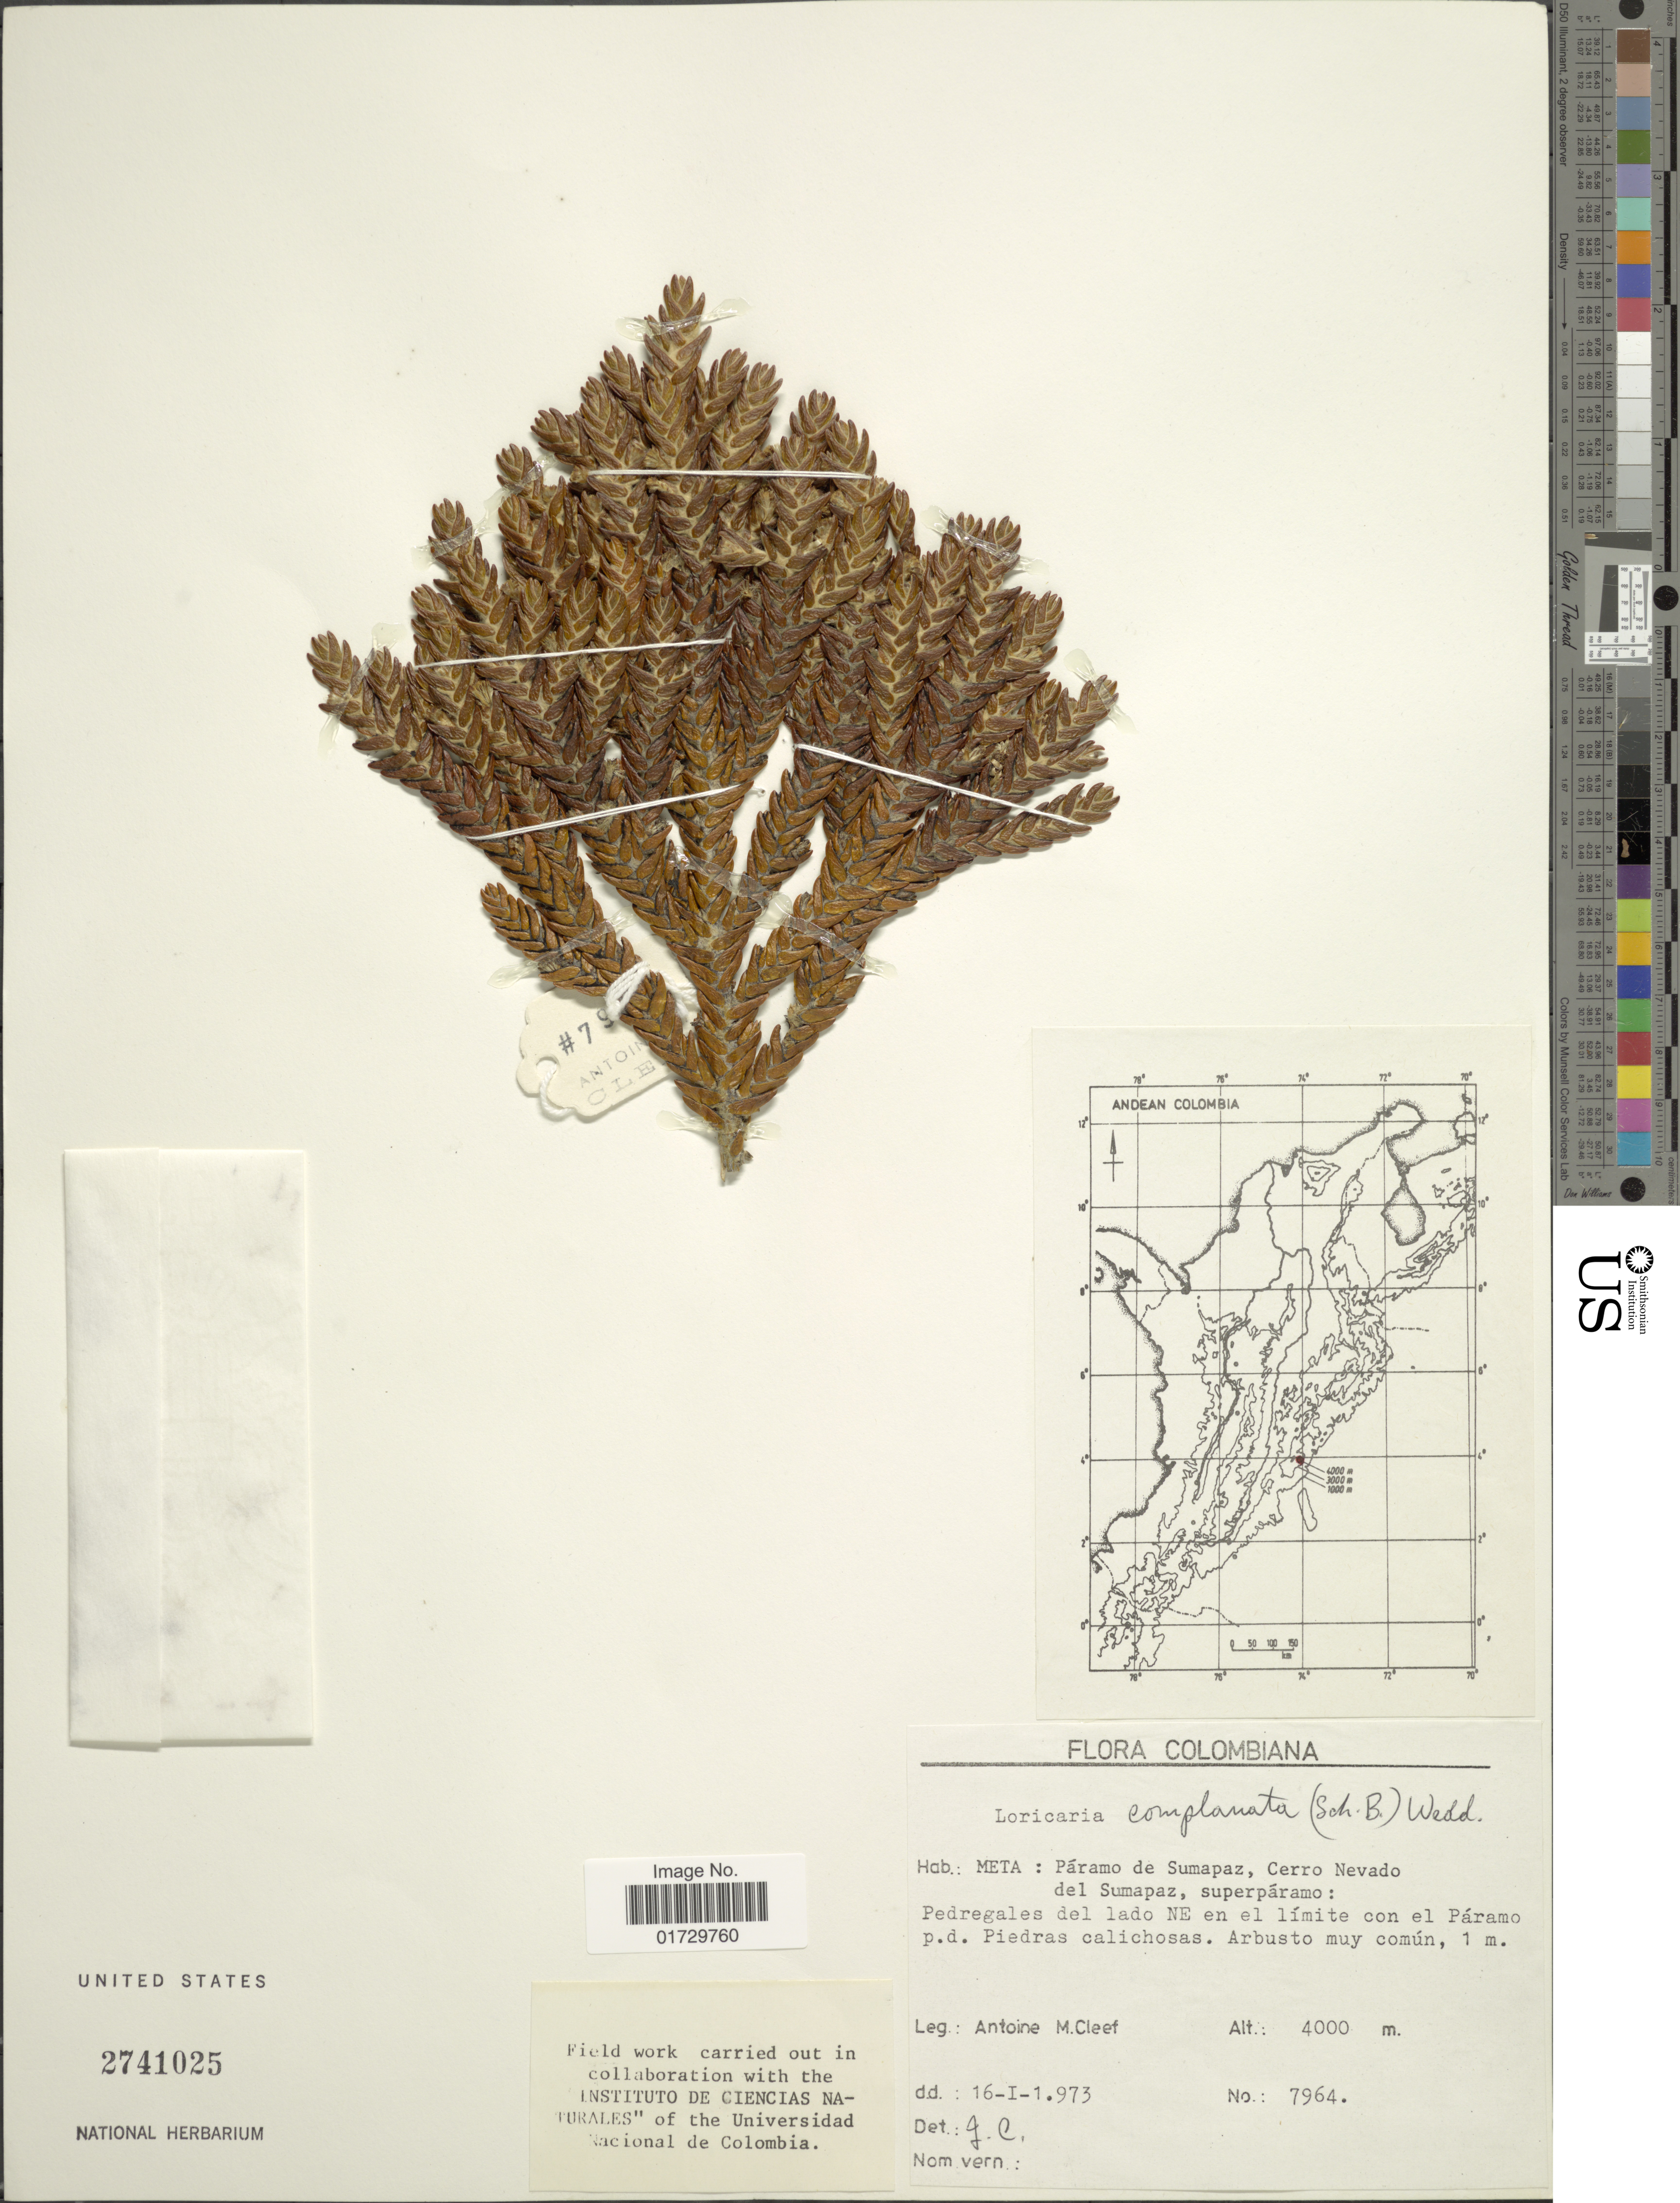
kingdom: Plantae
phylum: Tracheophyta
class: Magnoliopsida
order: Asterales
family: Asteraceae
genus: Loricaria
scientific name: Loricaria complanata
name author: (Sch. Bip.) Wedd.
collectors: A. M. Cleef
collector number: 7964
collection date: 1973-01-16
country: Colombia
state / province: Meta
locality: Páramo de Sumapaz, Cerro Nevado del Sumapaz, superpáramo, Pedregales del lado NE en el limite con el Páramo p.d. Piedras calichosas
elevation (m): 4000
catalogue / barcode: US 2741025